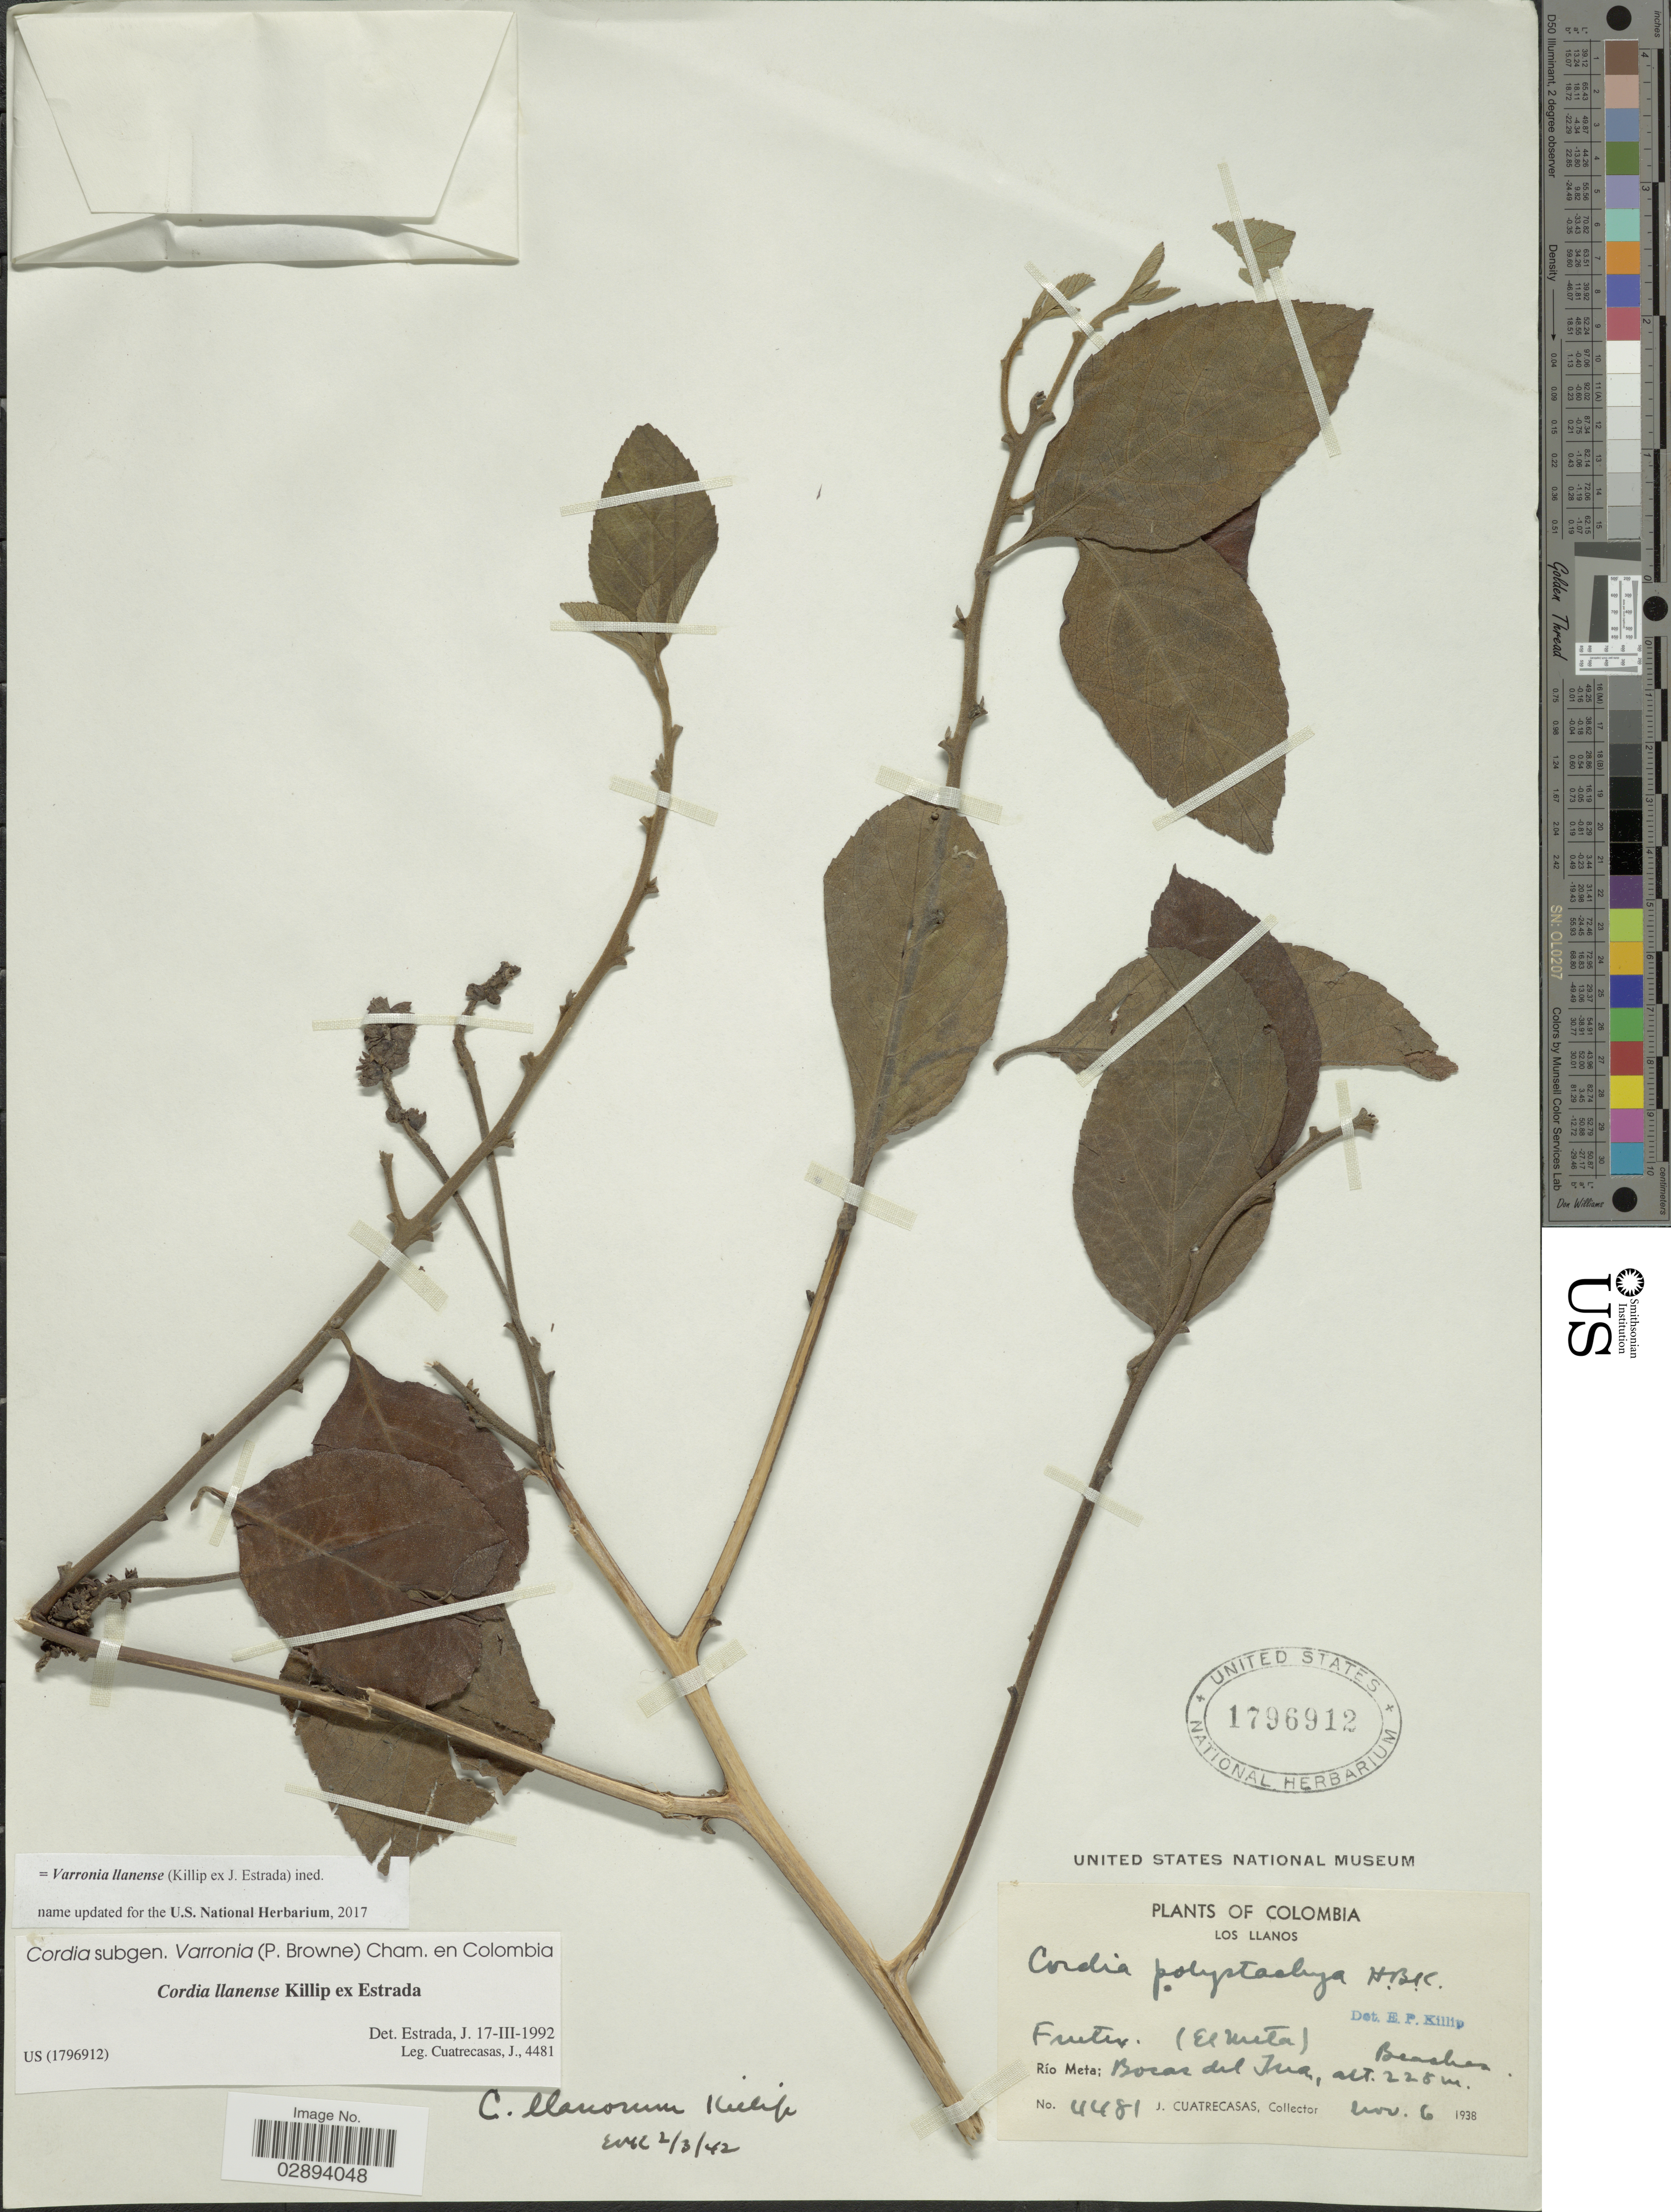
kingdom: Plantae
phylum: Tracheophyta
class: Magnoliopsida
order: Boraginales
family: Cordiaceae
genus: Varronia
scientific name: Varronia llanense (Killip ex J. Estrada) comb. nov. ined.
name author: Killip ex J. Estrada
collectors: J. Cuatrecasas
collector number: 4481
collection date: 1938-11-06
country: Colombia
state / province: Meta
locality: Río Meta, Bocas del Tua, Beaches.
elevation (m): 228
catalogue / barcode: US 1796912